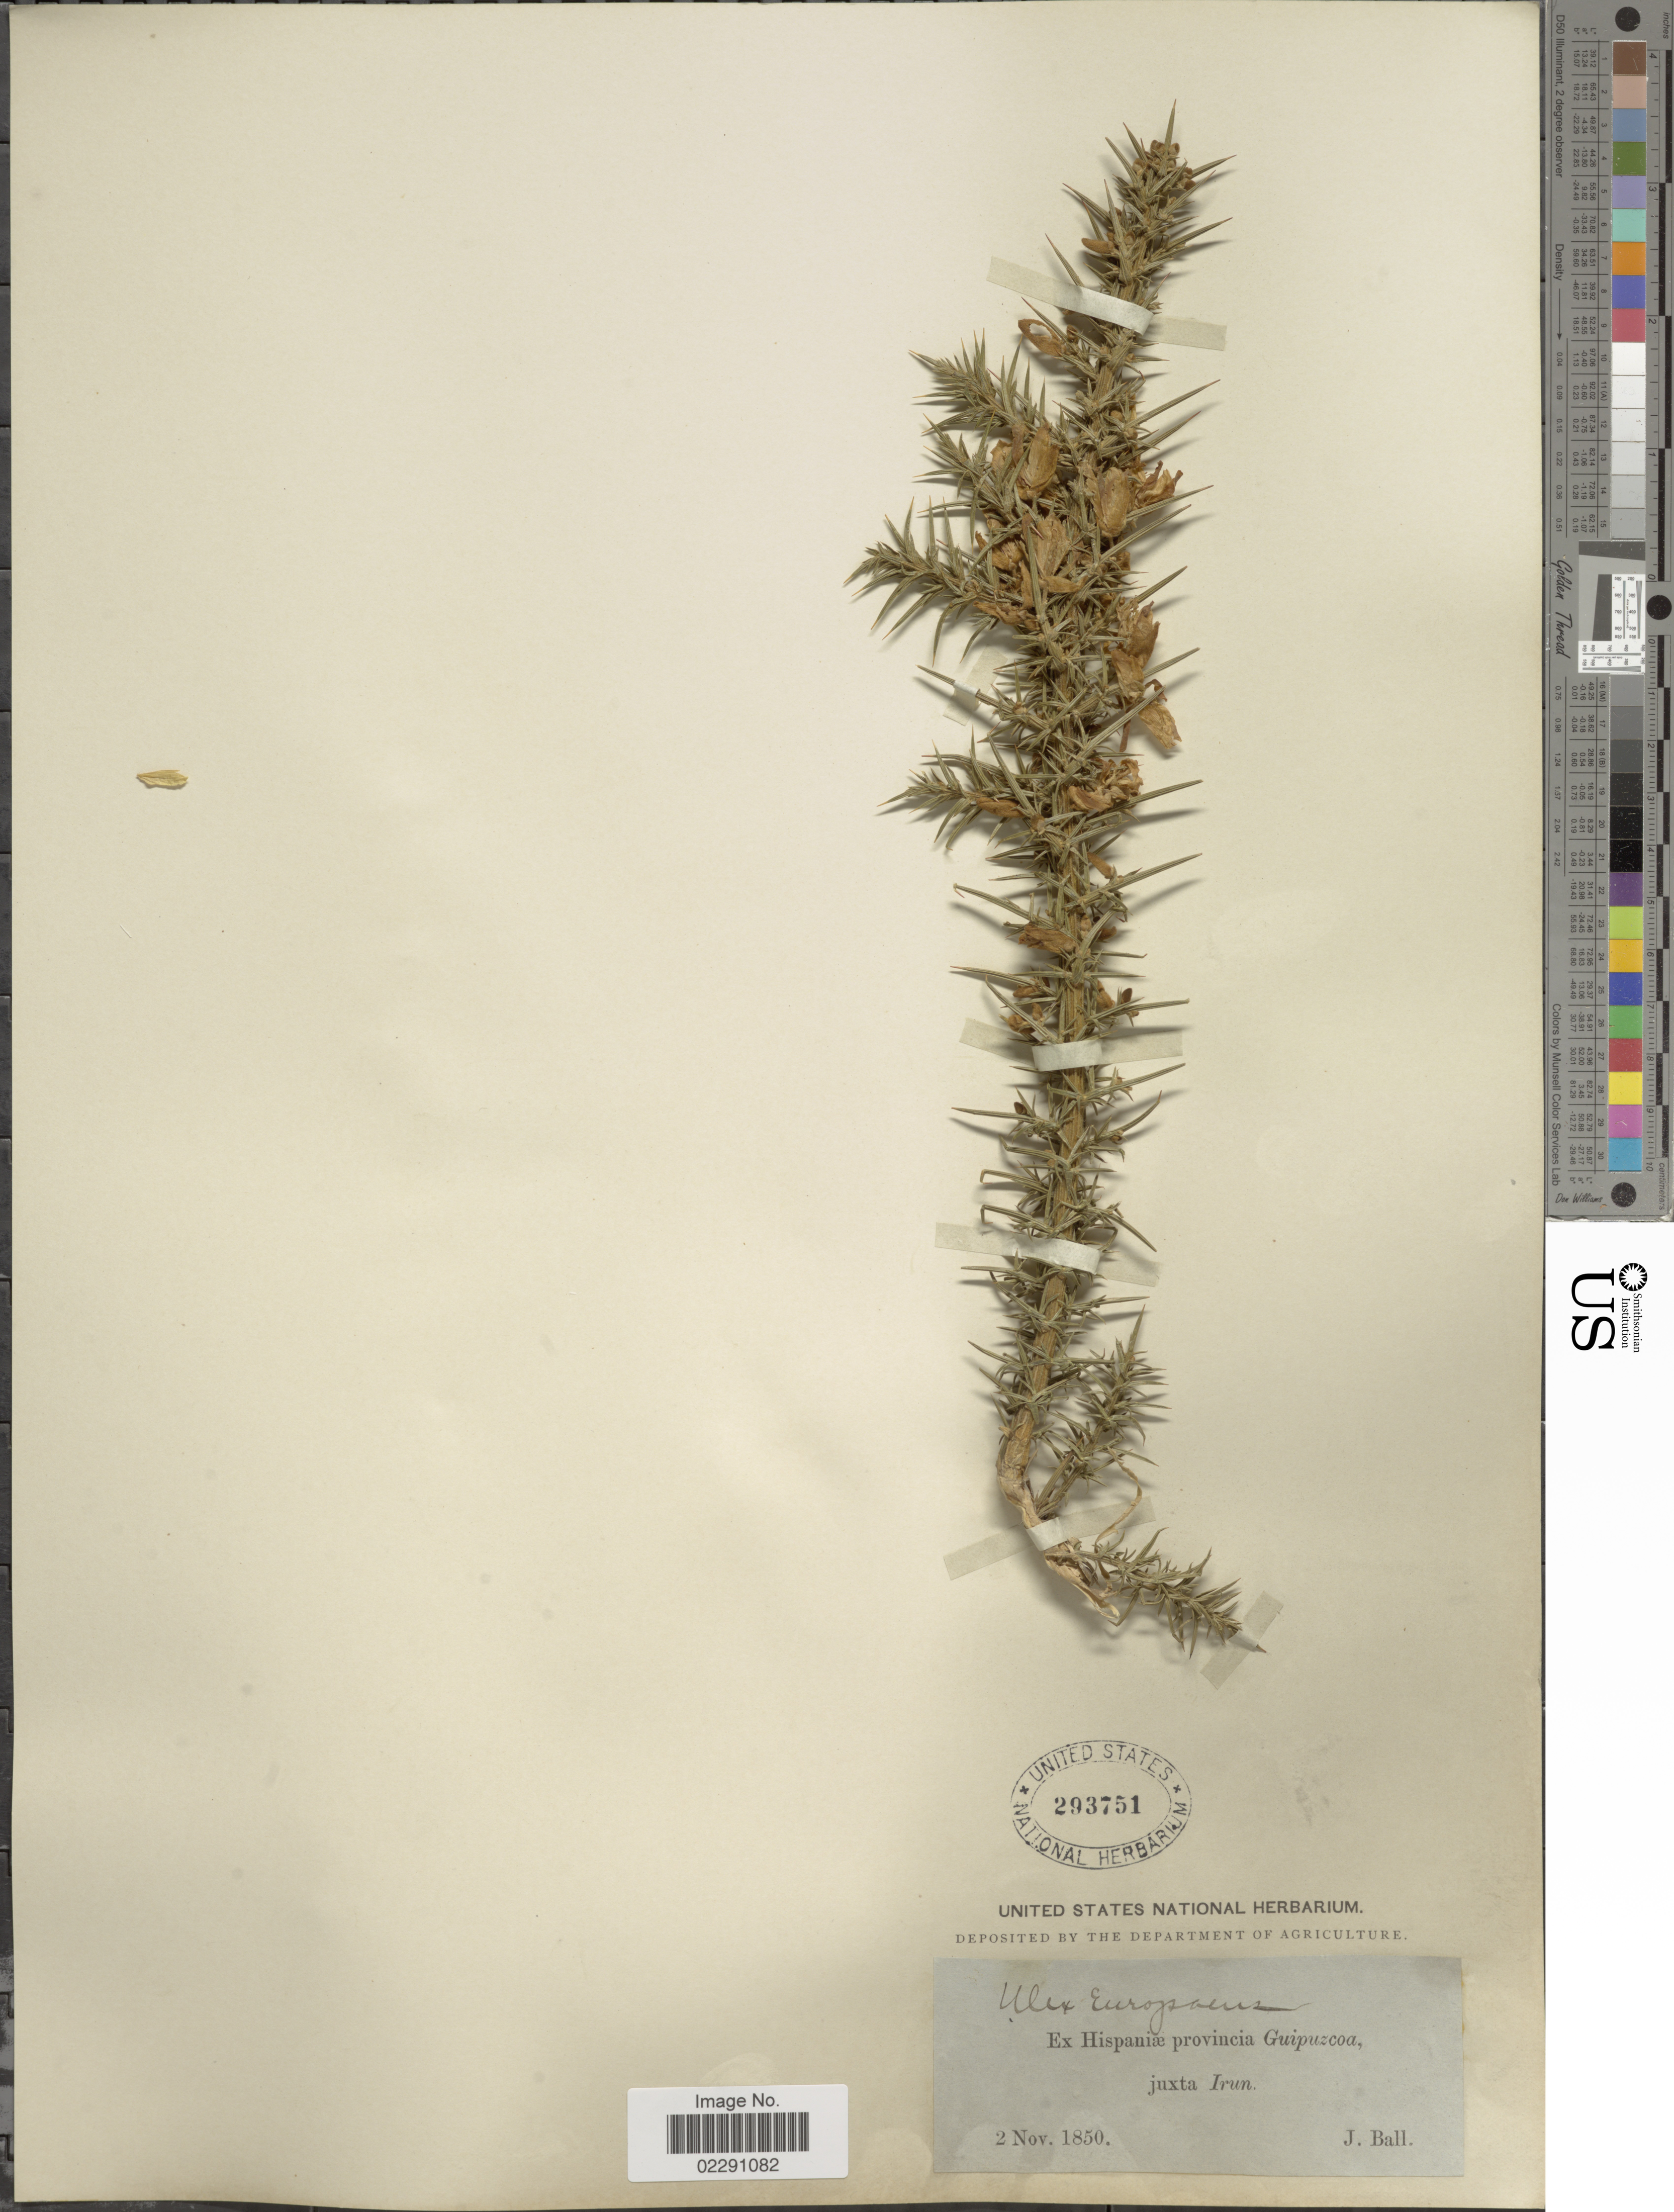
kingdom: Plantae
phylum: Tracheophyta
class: Magnoliopsida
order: Fabales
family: Fabaceae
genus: Ulex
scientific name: Ulex europaeus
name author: L.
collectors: J. Ball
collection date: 1850-11-02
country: Spain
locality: Hispaniae Provincia Guipuzcoa, juxta Irun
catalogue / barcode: US 293751